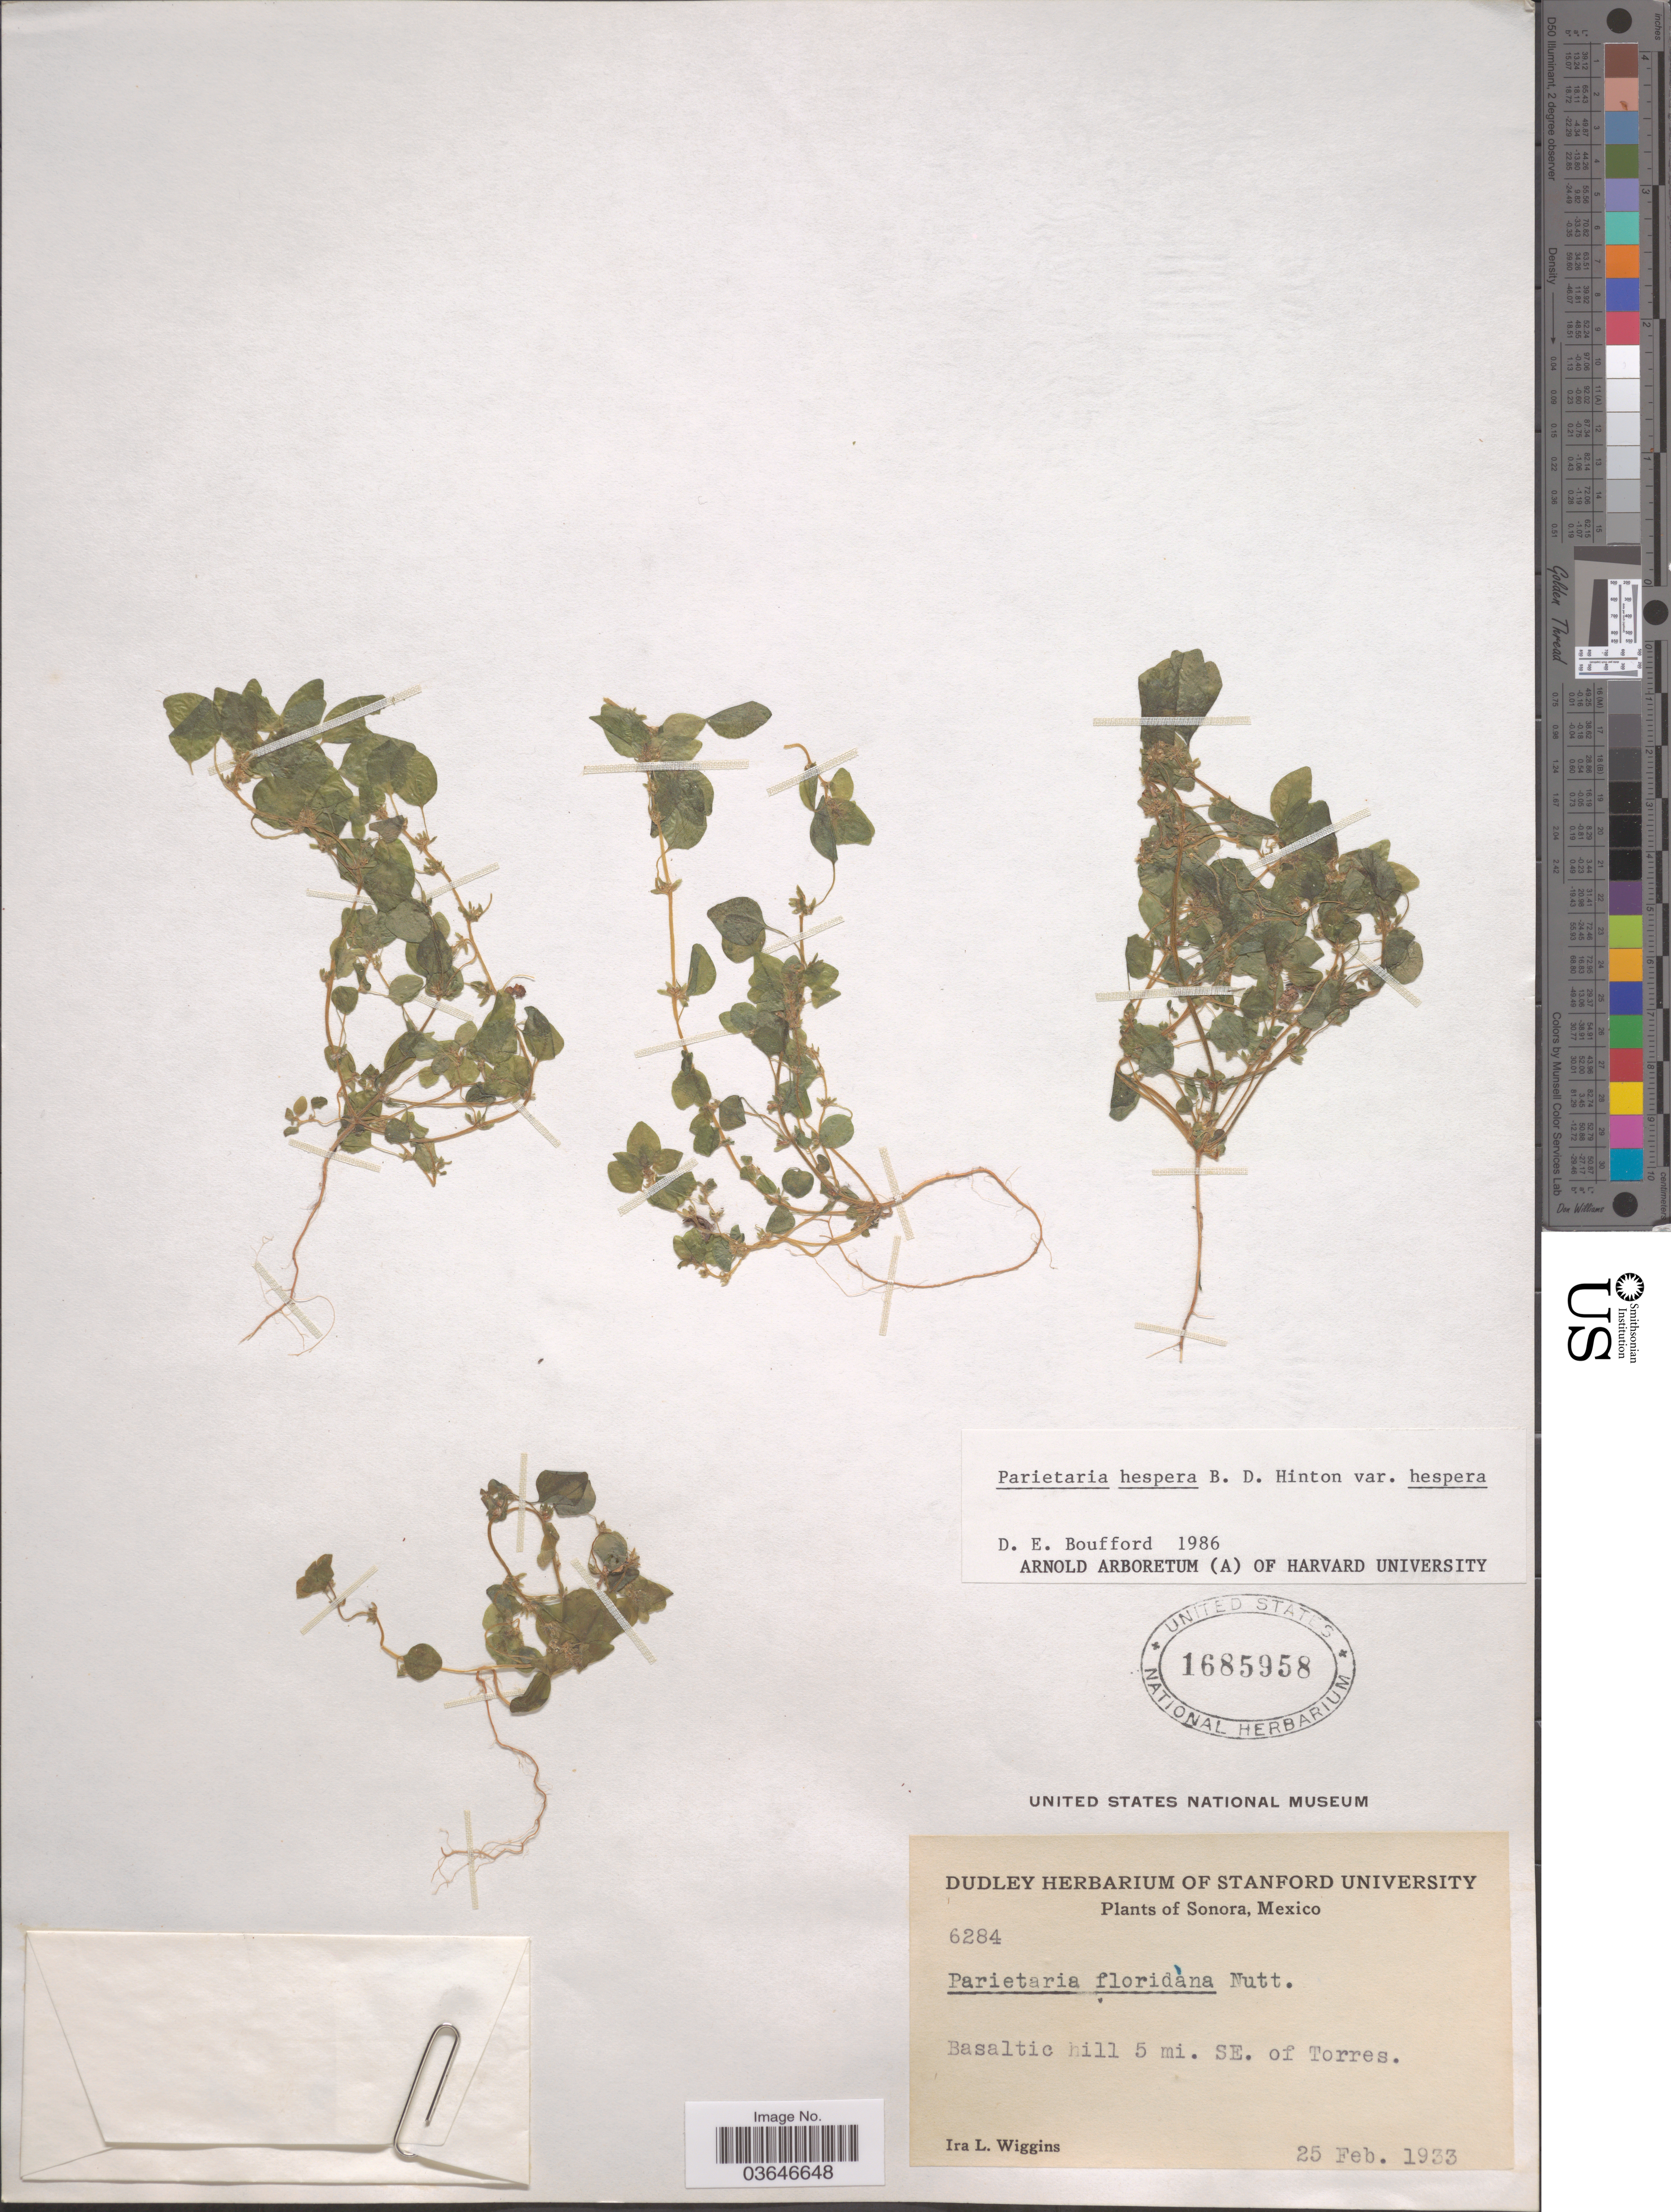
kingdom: Plantae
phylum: Tracheophyta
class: Magnoliopsida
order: Rosales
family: Urticaceae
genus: Parietaria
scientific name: Parietaria hespera var. hespera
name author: Hinton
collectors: I. L. Wiggins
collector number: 6284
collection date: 1933-02-25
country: Mexico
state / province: Sonora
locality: Basaltic hill 5 mi. SE. of Torres.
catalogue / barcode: US 1685958